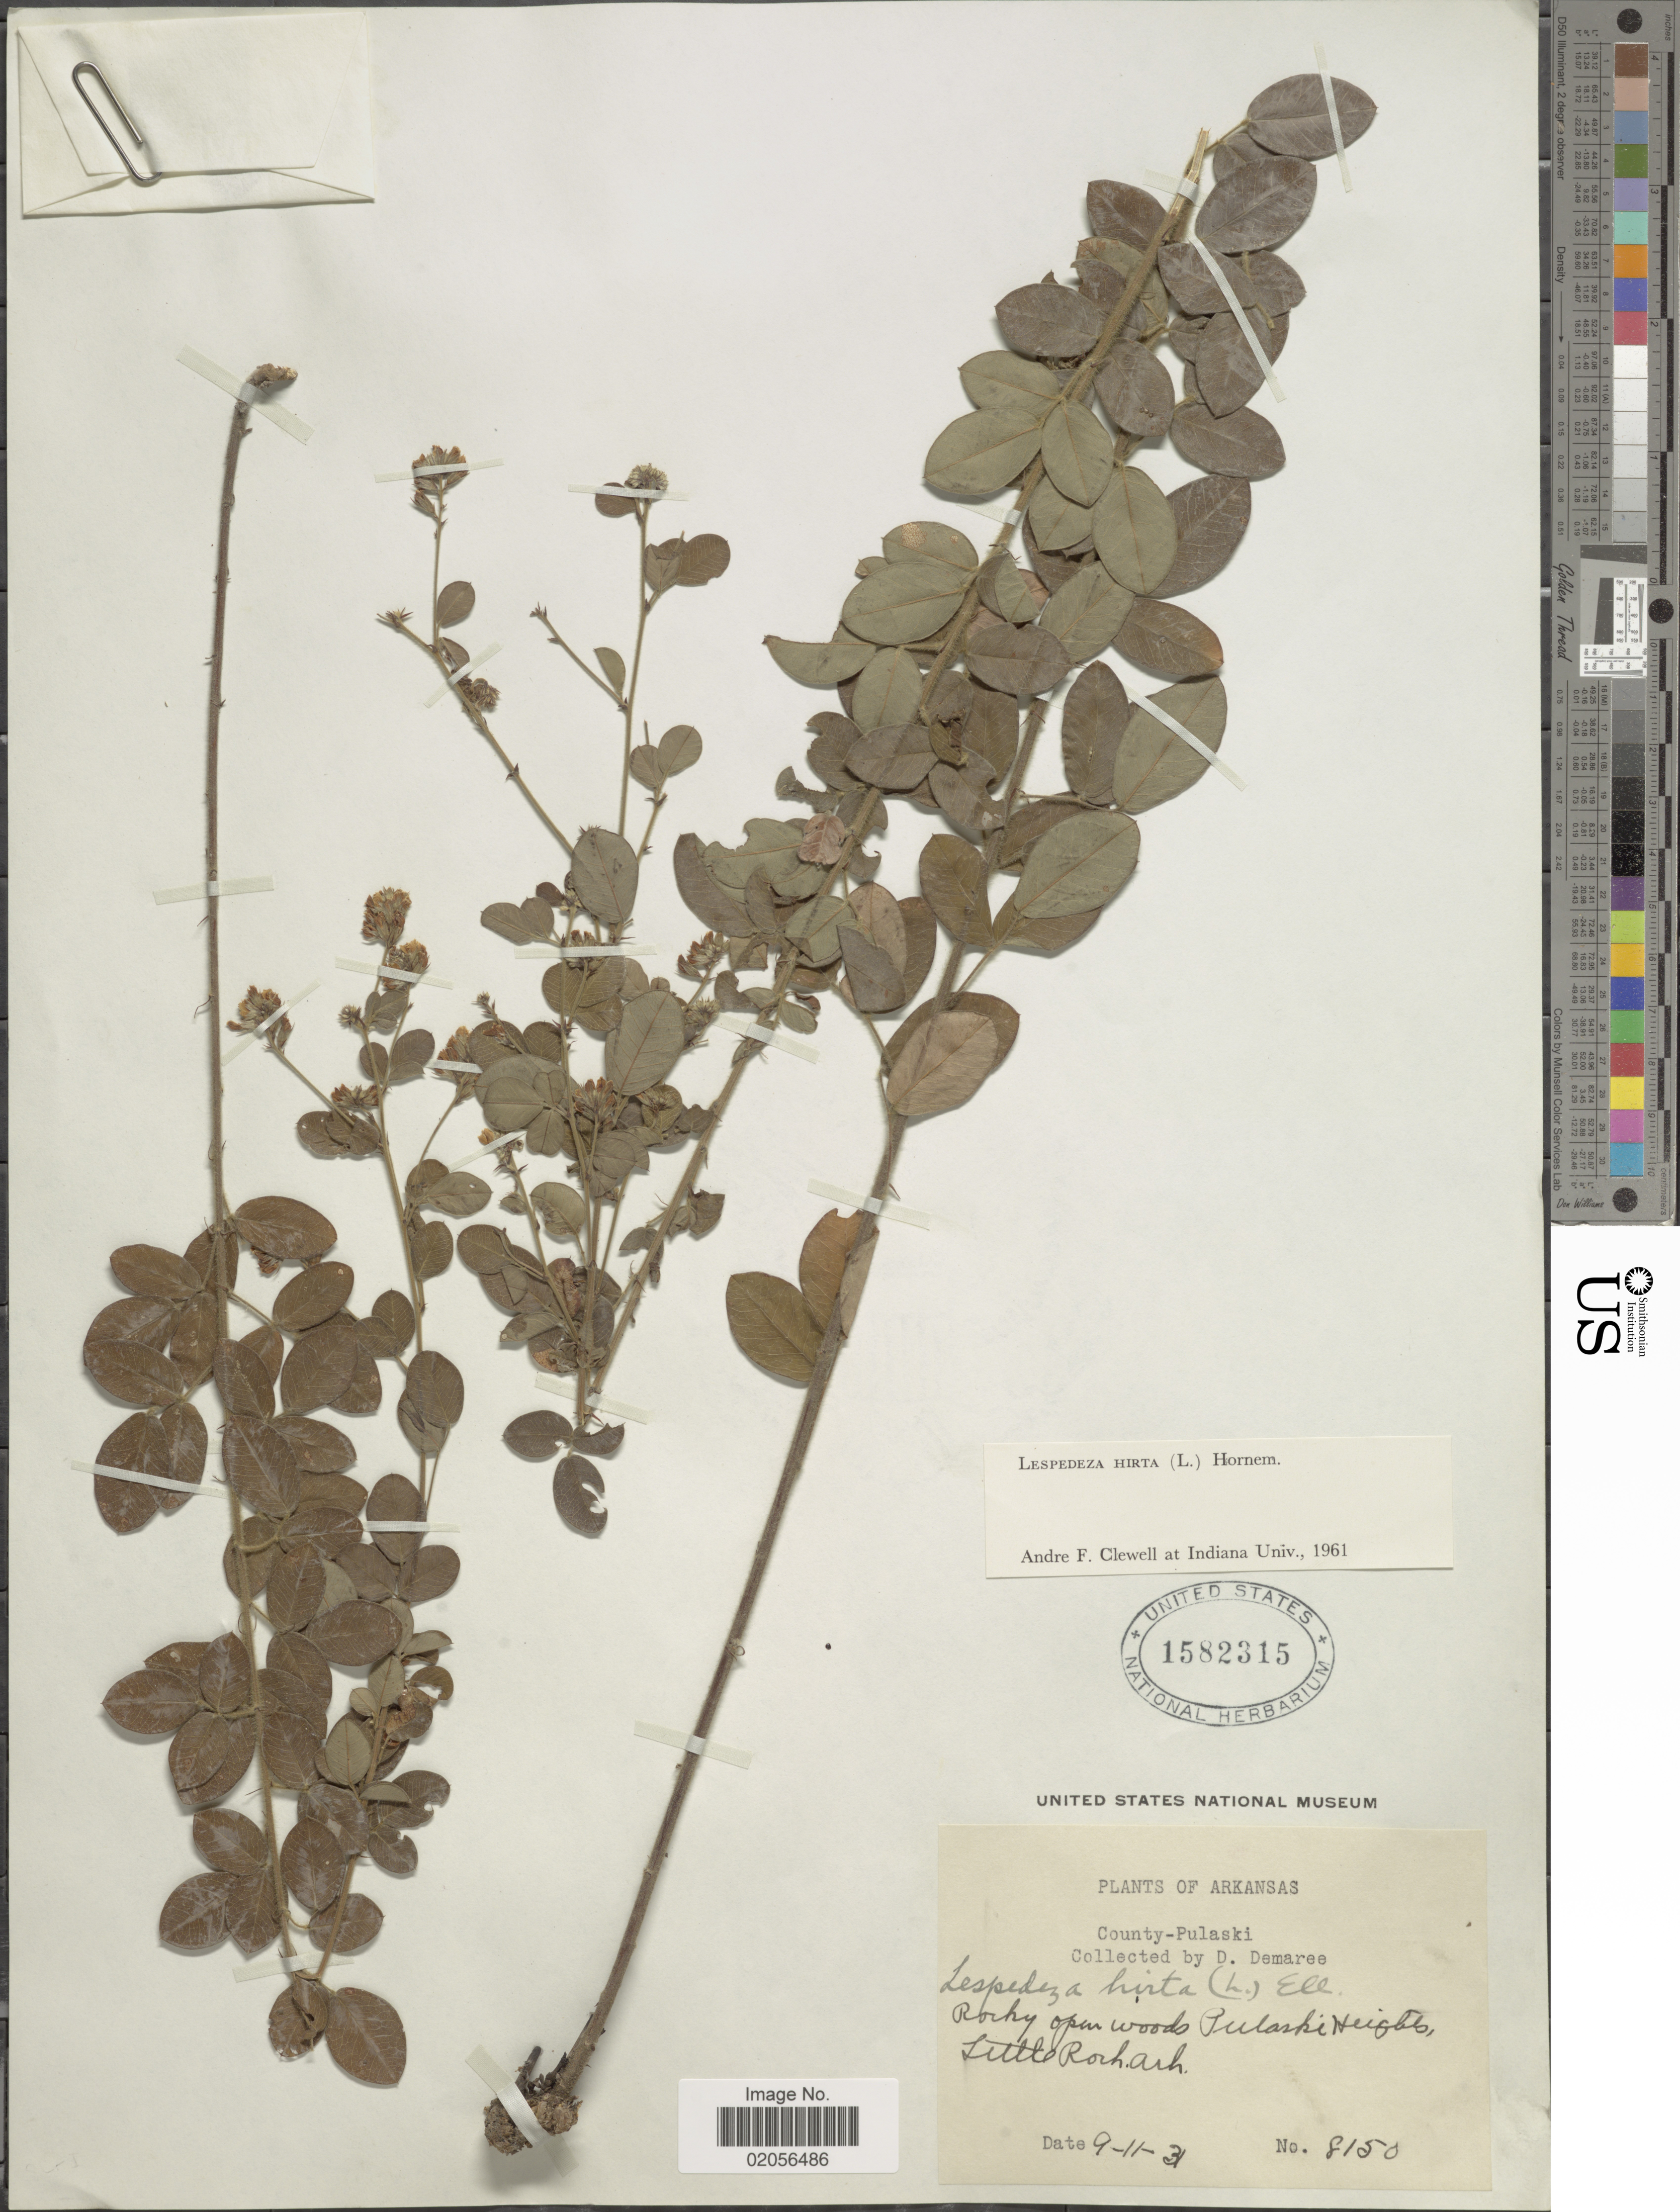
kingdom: Plantae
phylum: Tracheophyta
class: Magnoliopsida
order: Fabales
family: Fabaceae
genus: Lespedeza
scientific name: Lespedeza hirta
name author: (L.) Hornem.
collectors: D. Demaree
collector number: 8150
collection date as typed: Transcribed d/m/y: 11/9/31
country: United States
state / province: Arkansas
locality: County-Pulaski, Rocky open woods Pulaski Height, Little Rock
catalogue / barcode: US 1582315